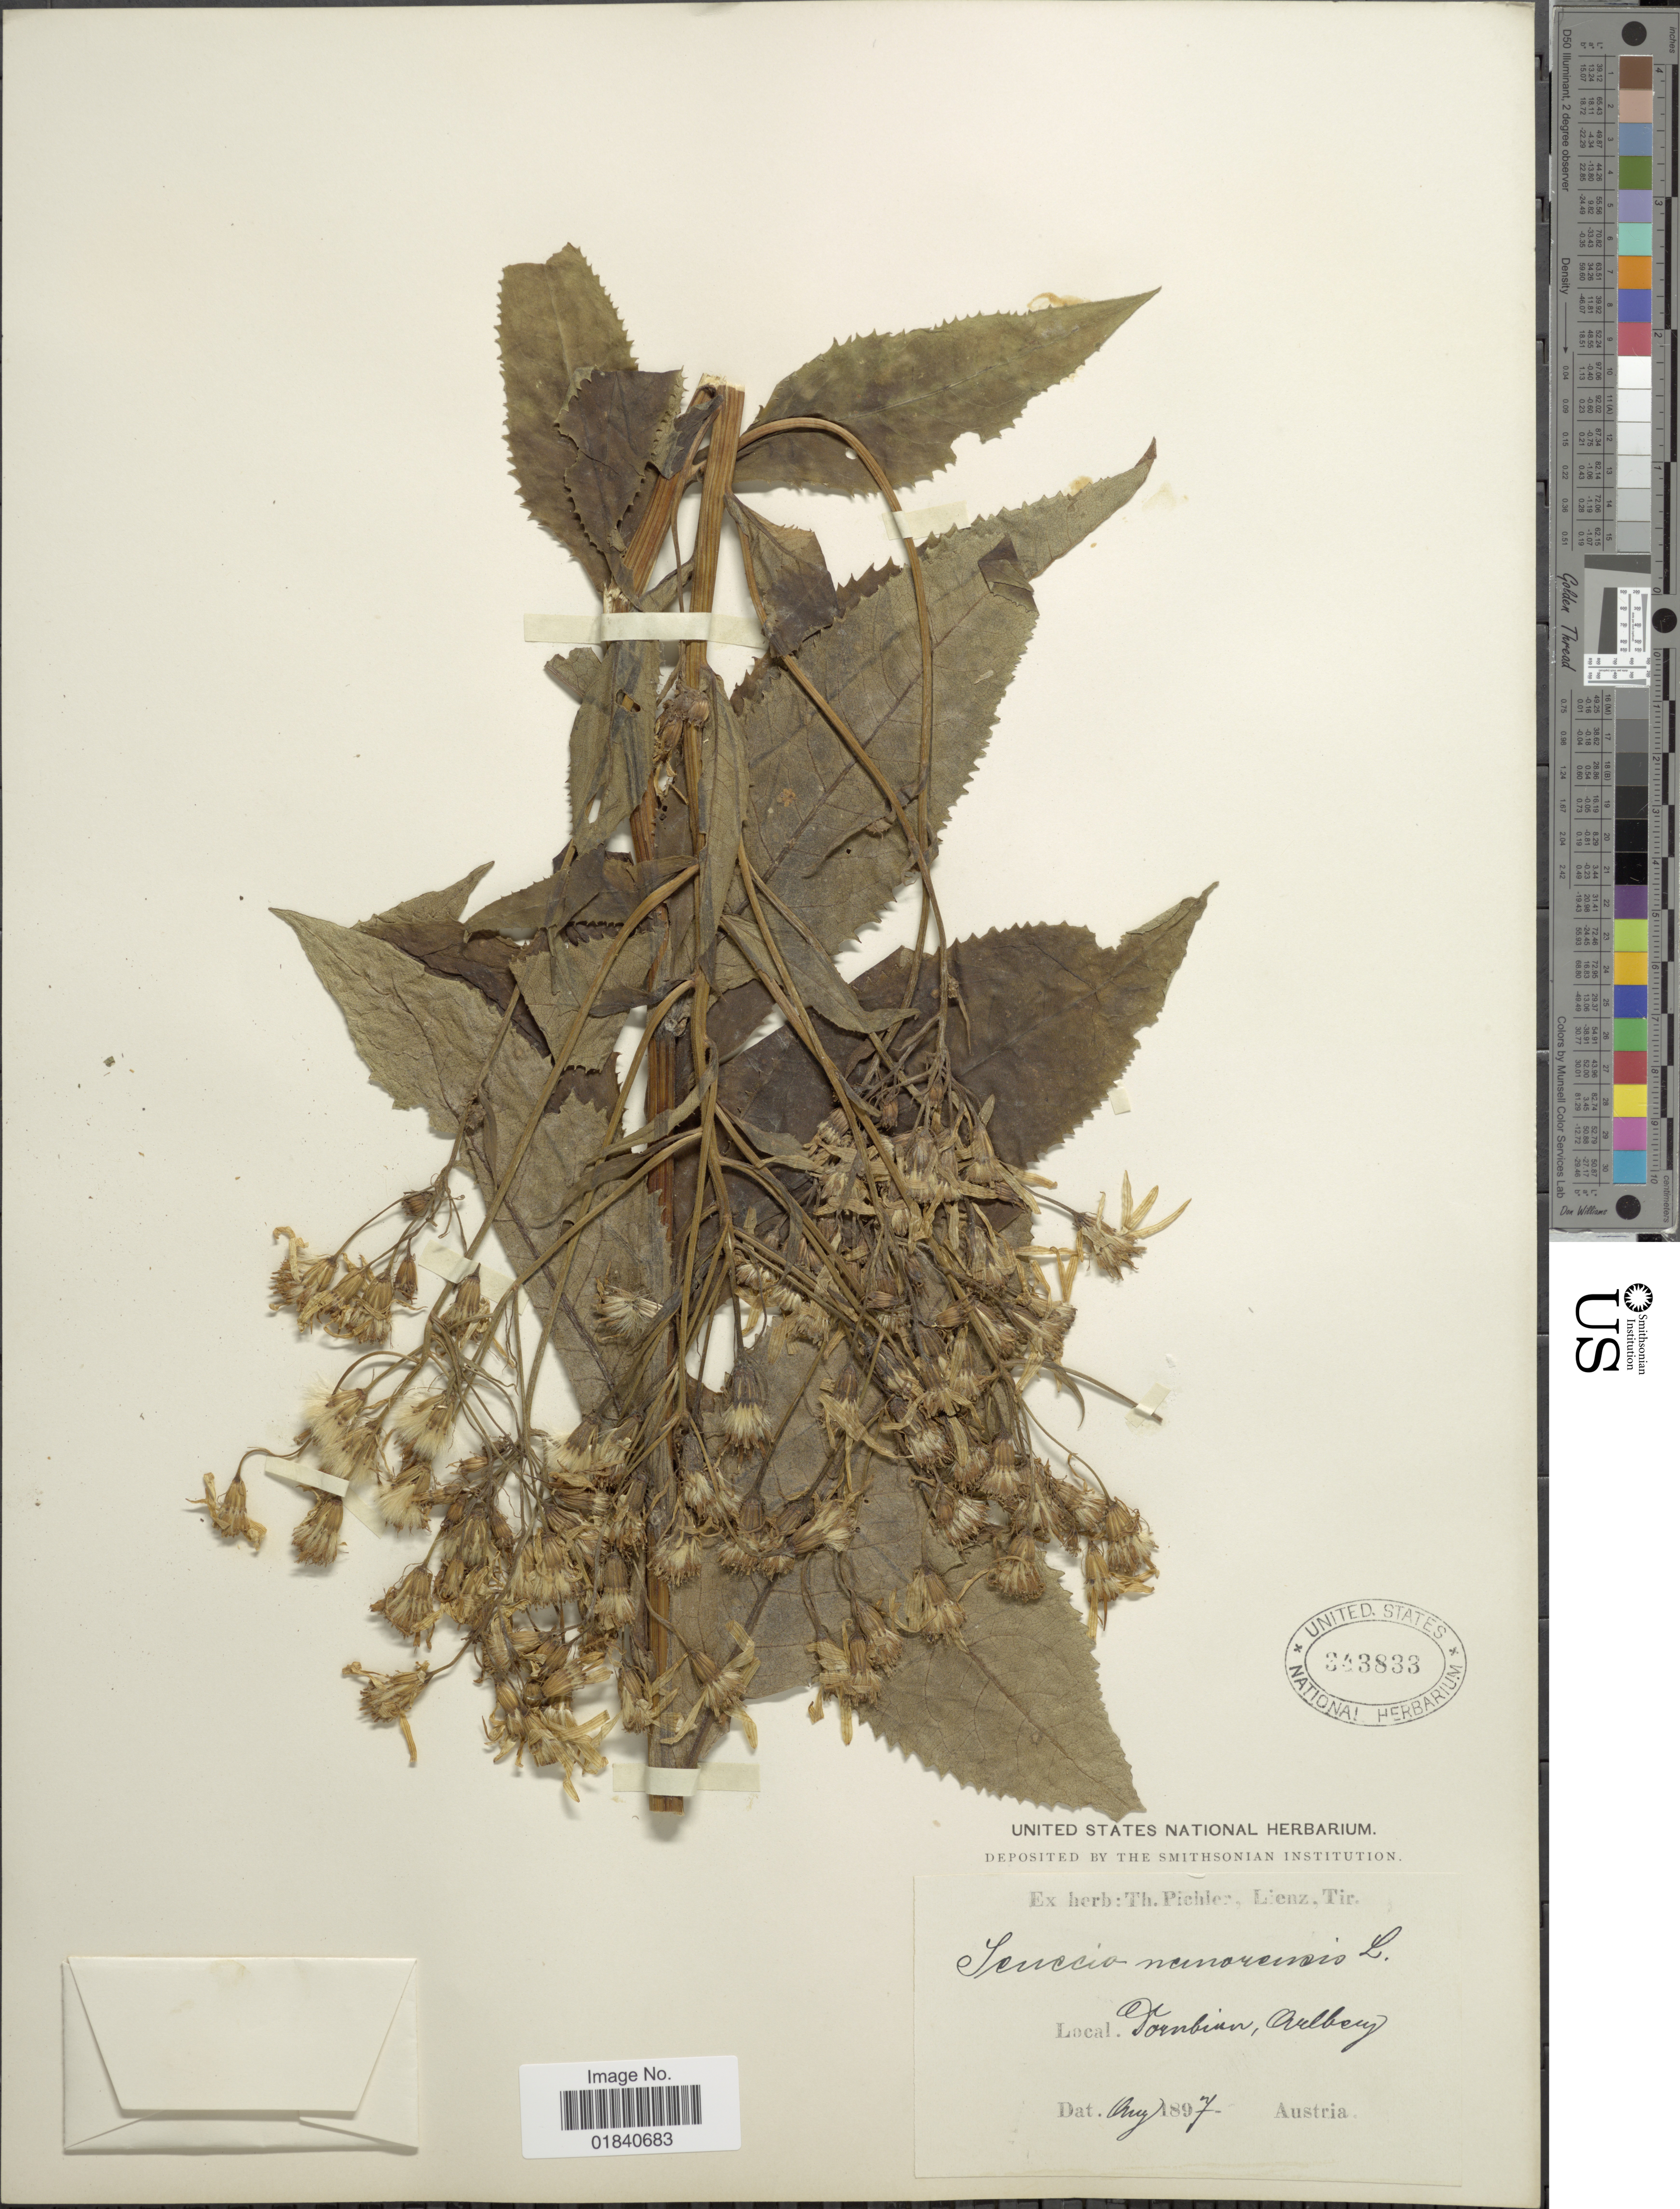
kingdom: Plantae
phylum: Tracheophyta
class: Magnoliopsida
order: Asterales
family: Asteraceae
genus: Senecio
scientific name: Senecio nemorensis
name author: L.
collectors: ex herb. T. Pichler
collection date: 1897-08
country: Austria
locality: Tornbein, Oulberg [interpreted]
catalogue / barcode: US 343833